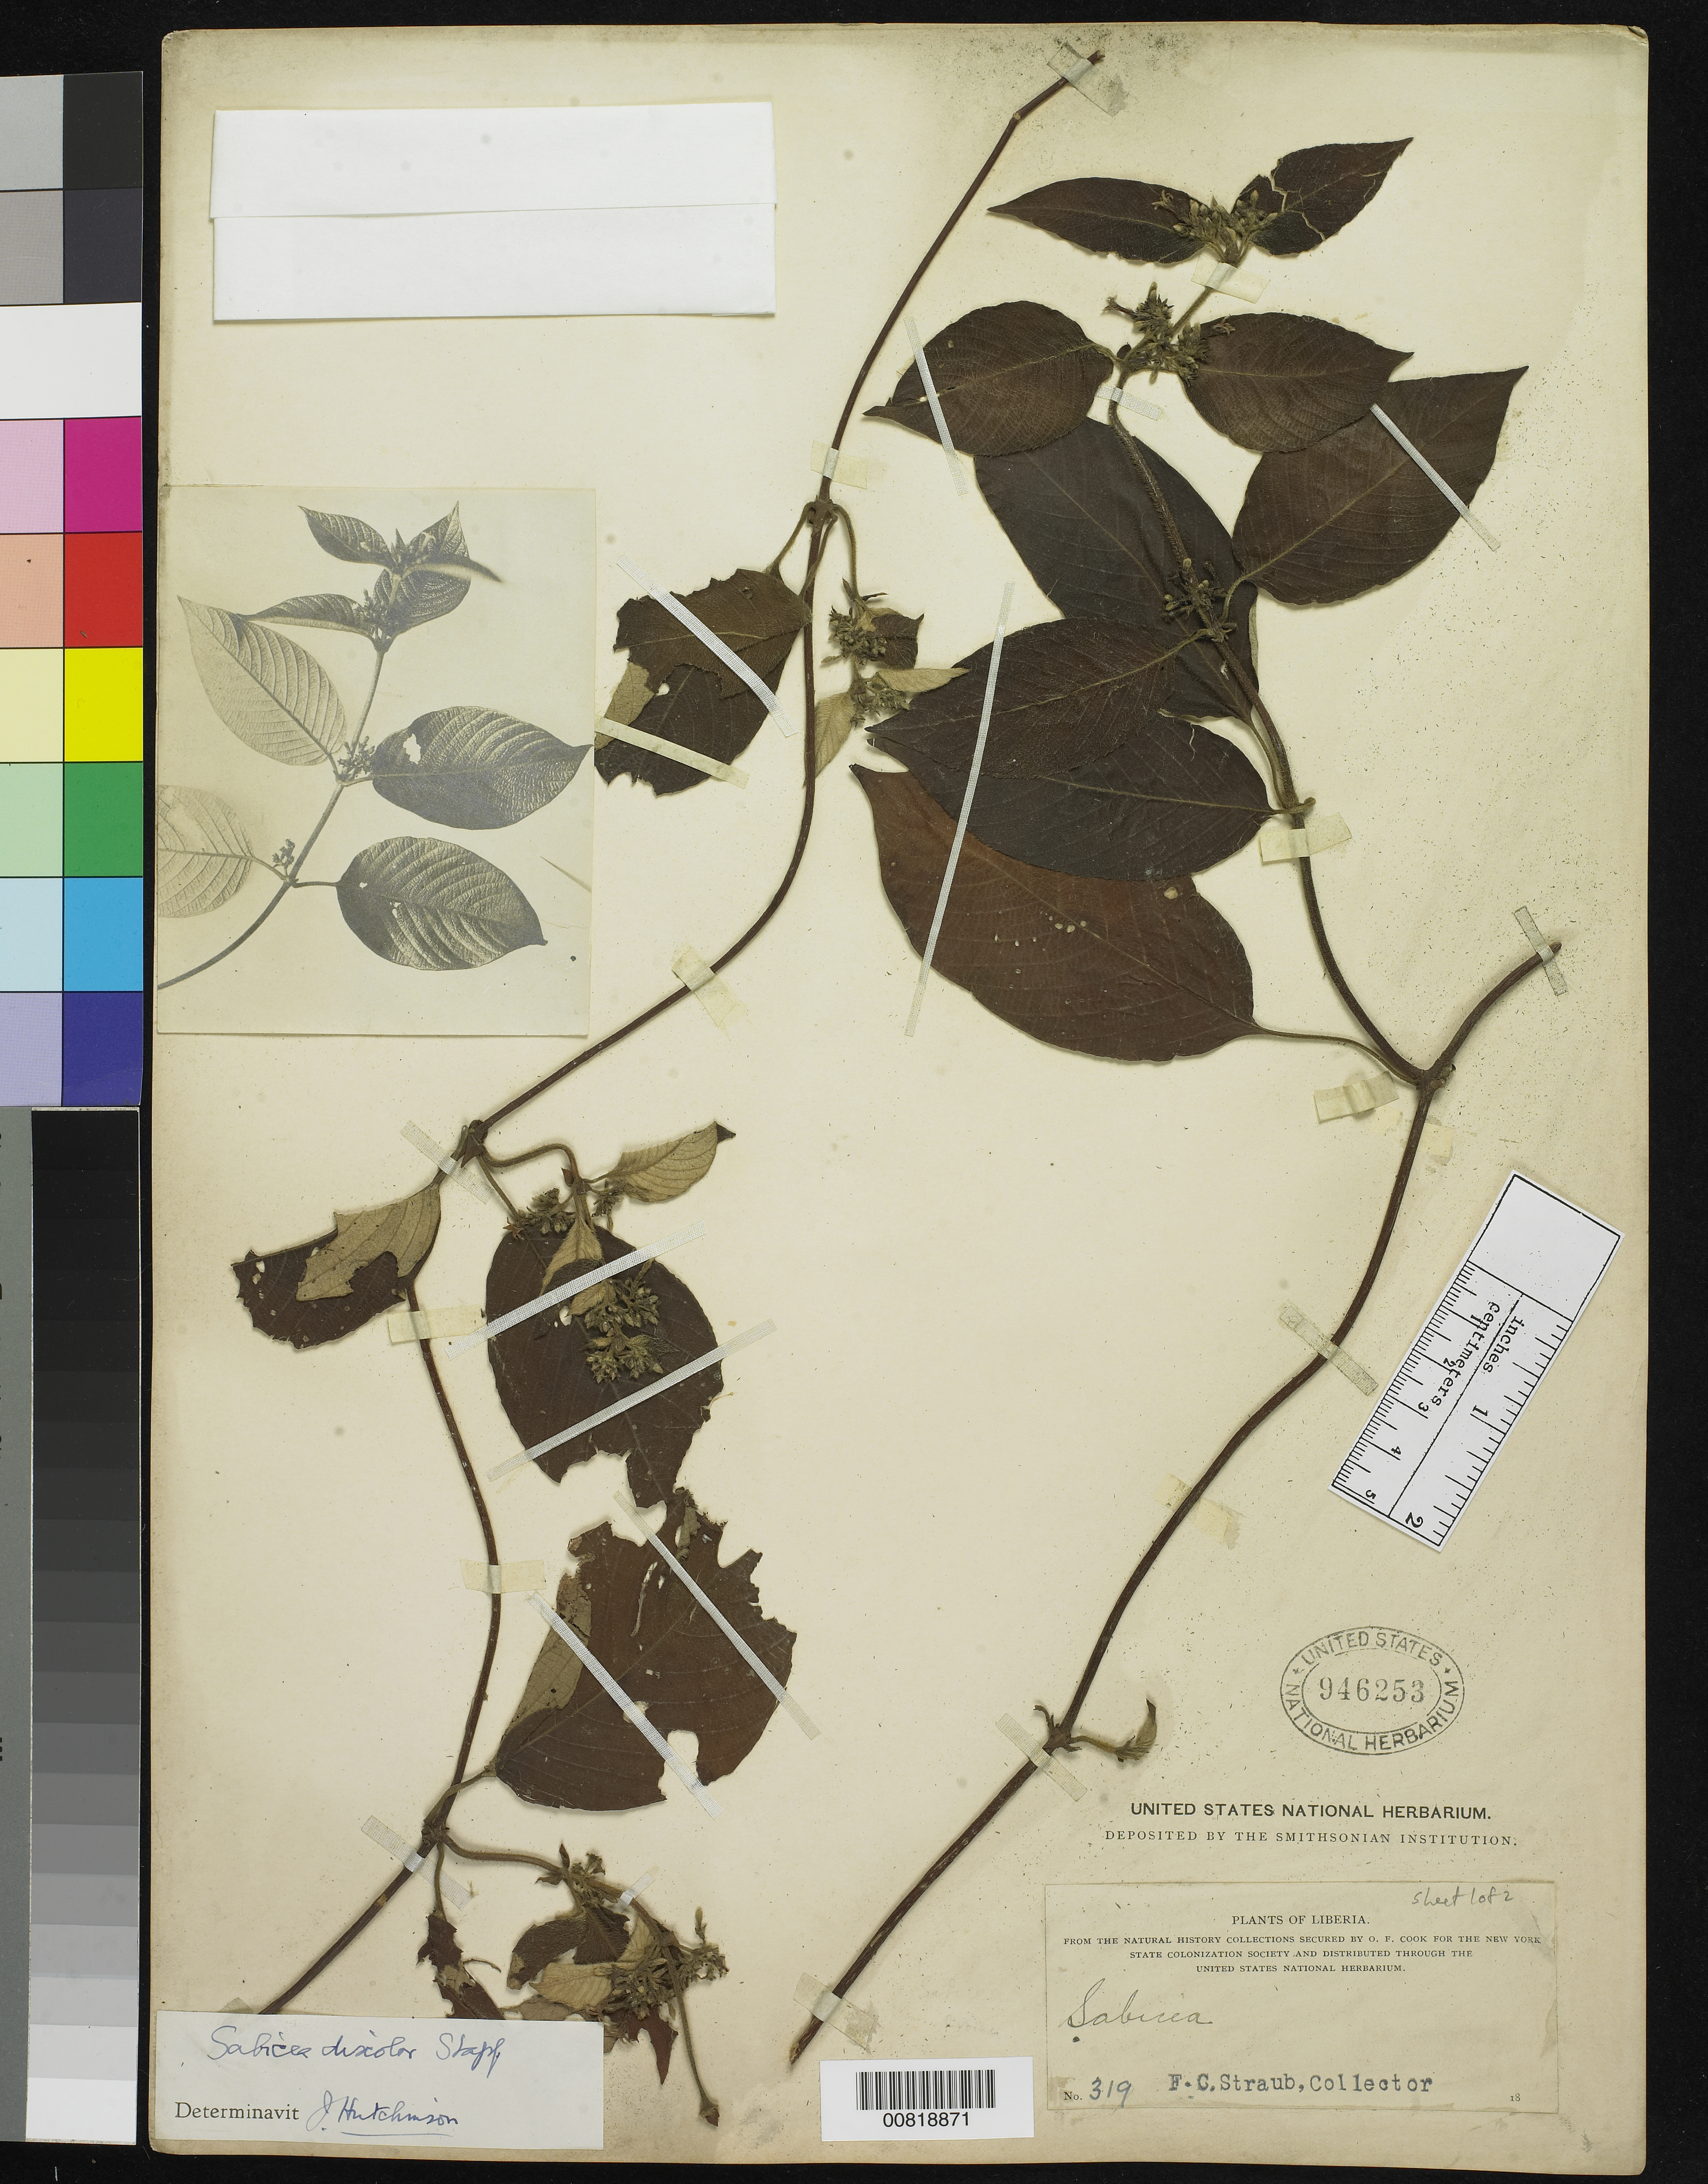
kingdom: Plantae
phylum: Tracheophyta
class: Magnoliopsida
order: Gentianales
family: Rubiaceae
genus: Sabicea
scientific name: Sabicea discolor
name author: Stapf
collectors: F. Straub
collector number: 319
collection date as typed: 18--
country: Liberia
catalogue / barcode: US 946253